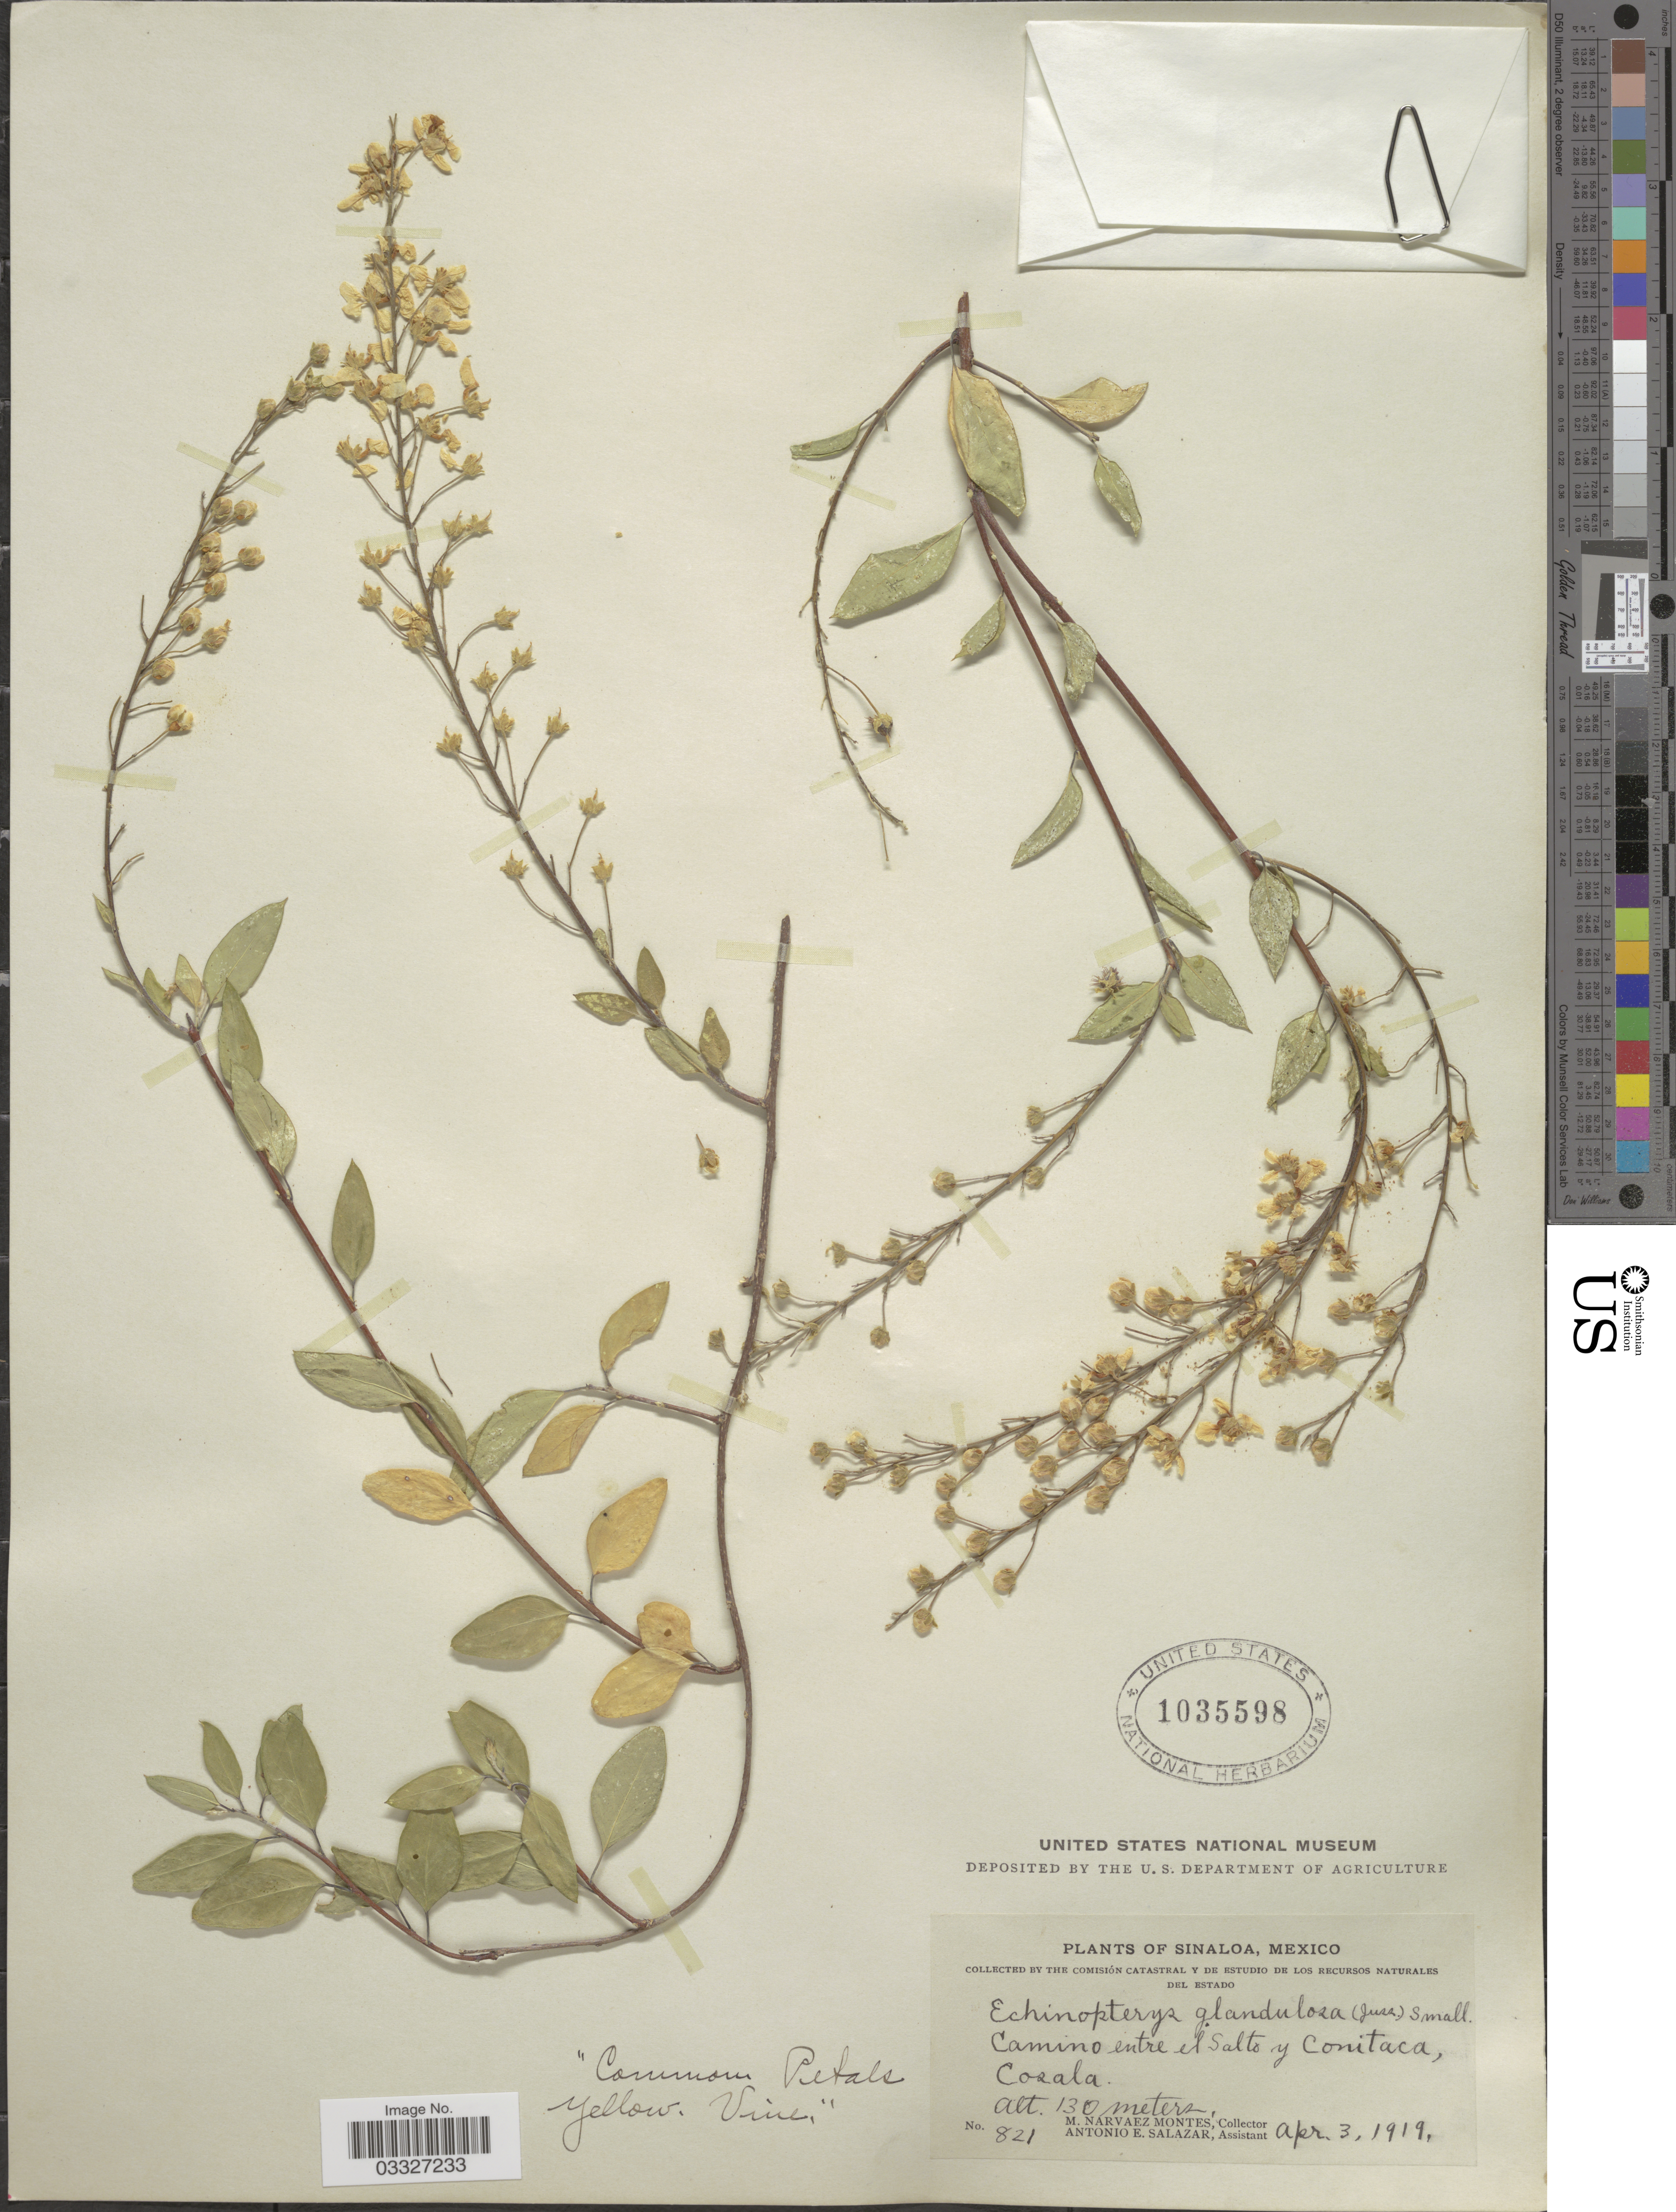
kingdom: Plantae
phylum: Tracheophyta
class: Magnoliopsida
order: Malpighiales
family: Malpighiaceae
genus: Echinopterys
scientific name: Echinopterys eglandulosa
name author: (A. Juss.) Small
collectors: M. Narvaez-Montes & A. E. Salazar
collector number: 821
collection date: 1919-04-03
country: Mexico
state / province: Sinaloa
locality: Camino entre el Salto y Conitaca, Cozala.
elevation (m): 130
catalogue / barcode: US 1035598